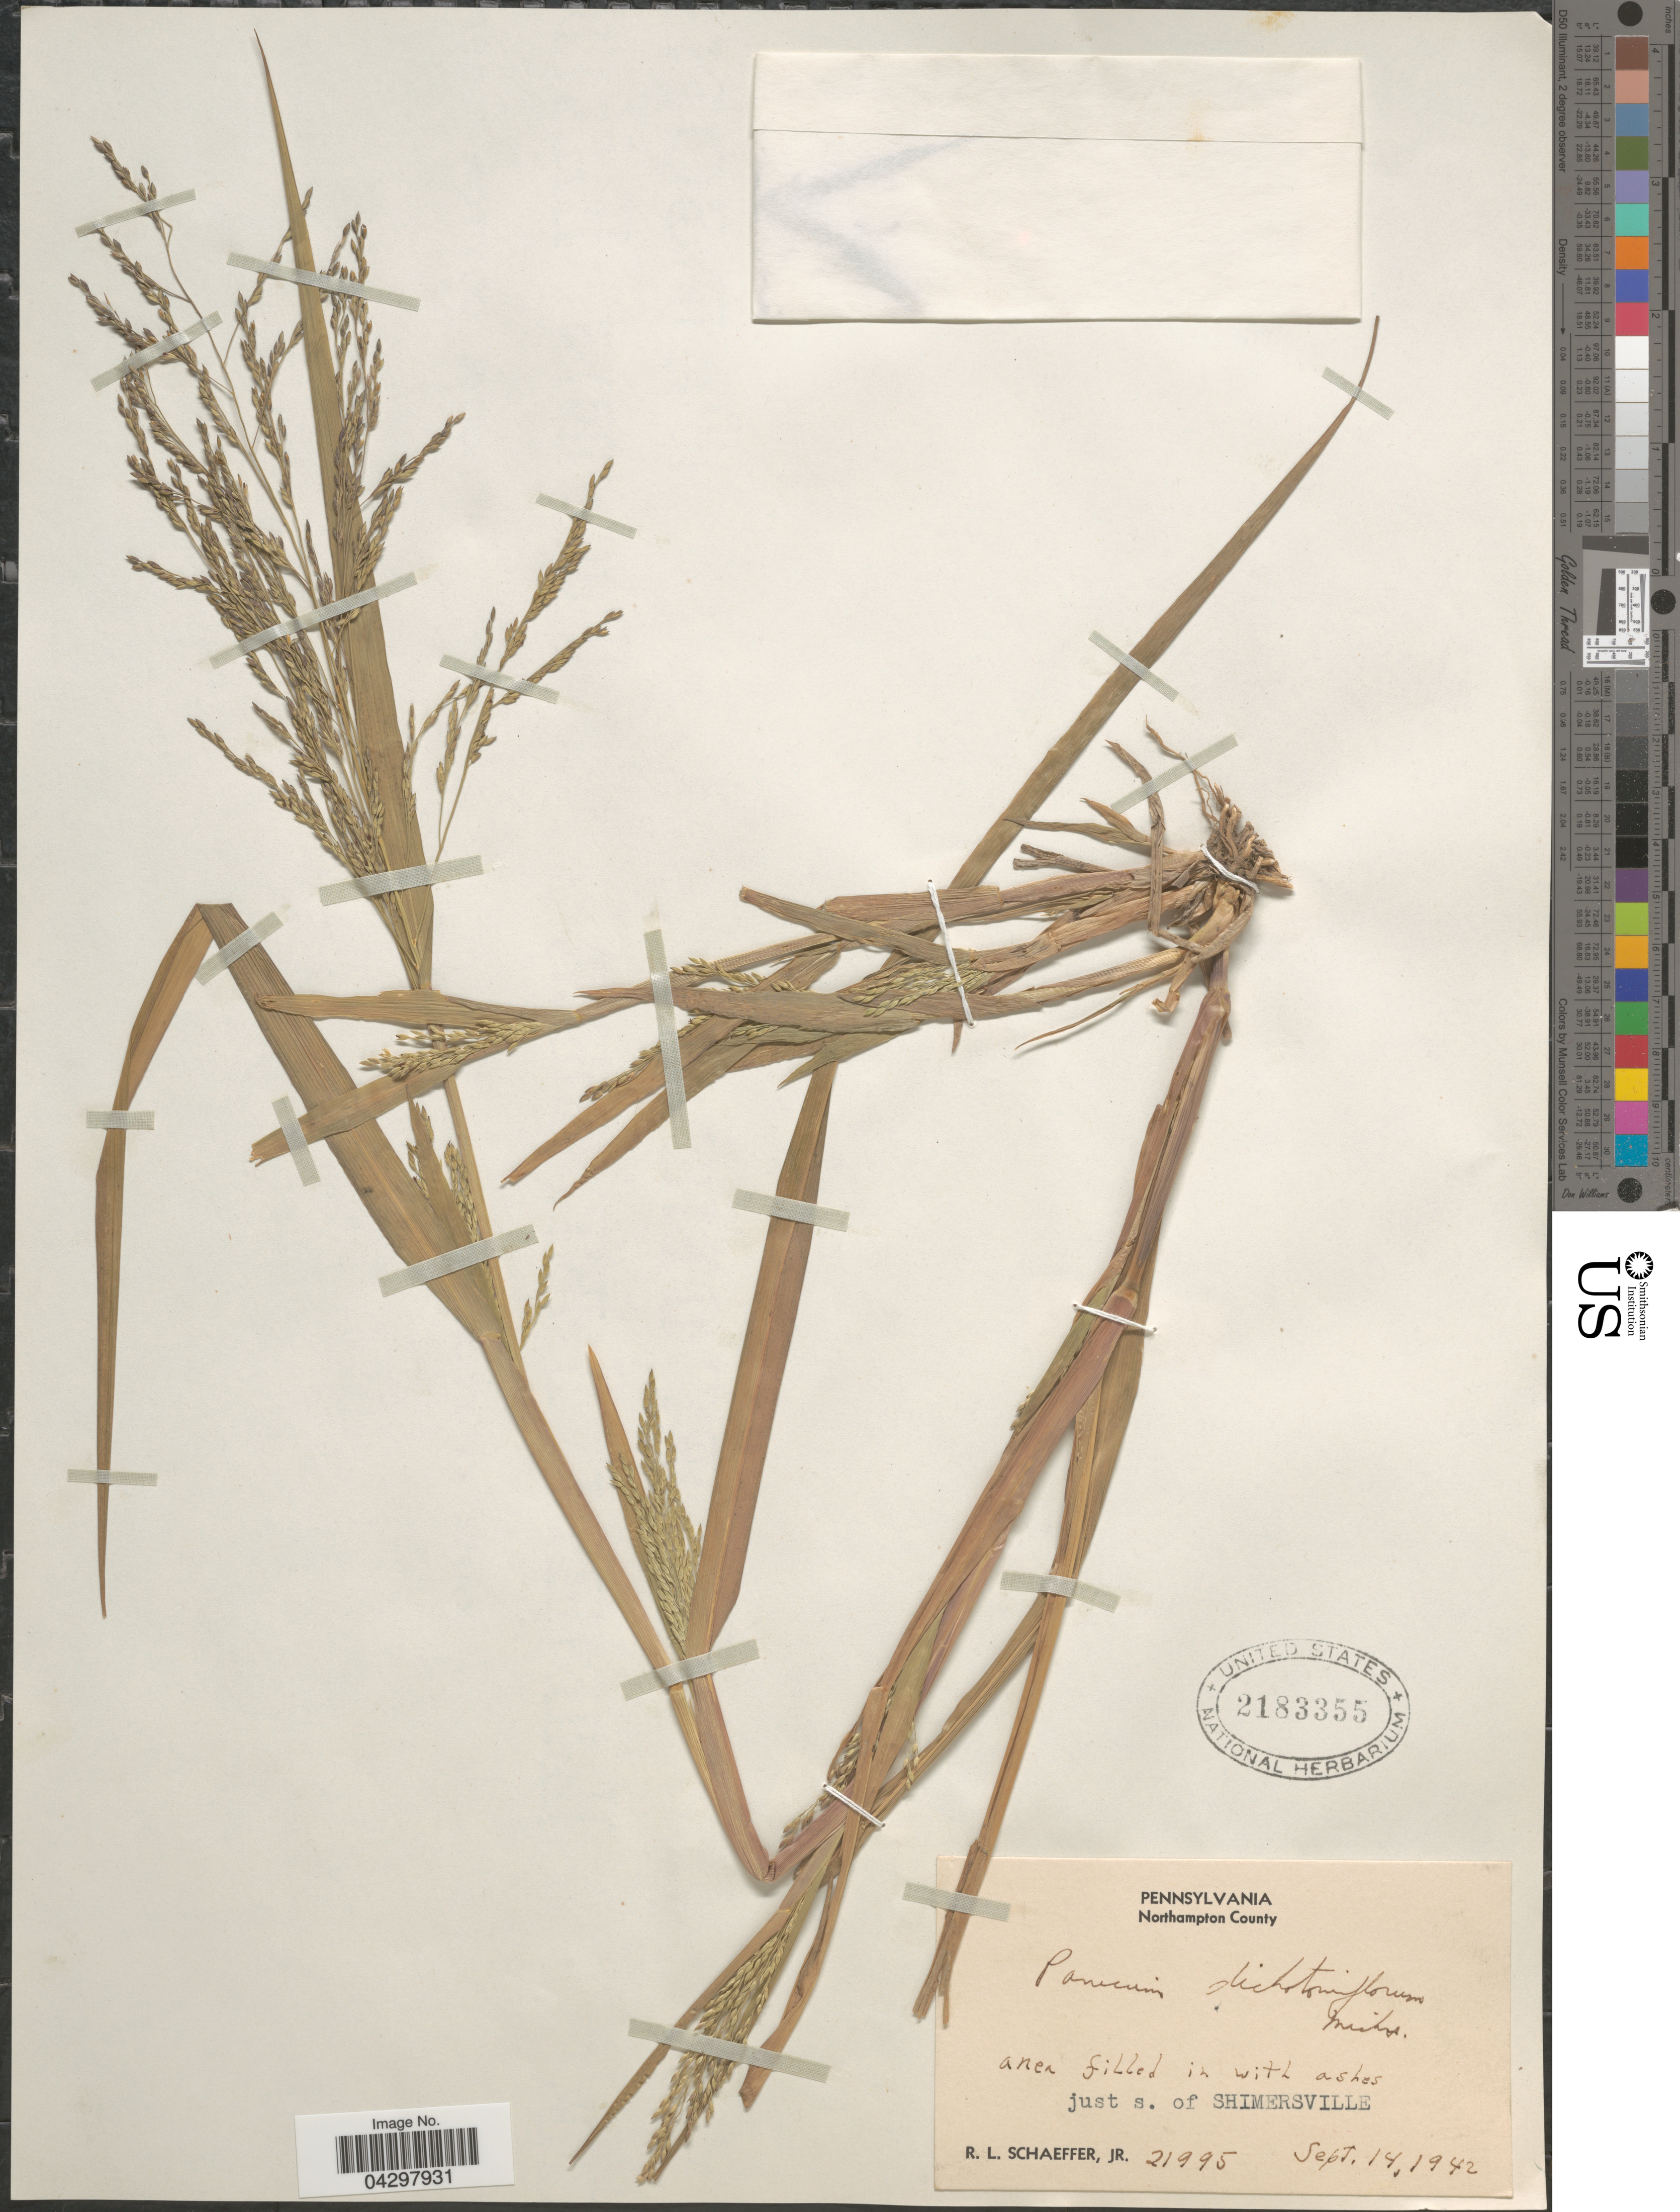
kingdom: Plantae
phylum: Tracheophyta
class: Liliopsida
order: Poales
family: Poaceae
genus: Panicum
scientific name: Panicum dichotomiflorum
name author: Michx.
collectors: R. L. Schaeffer Jr.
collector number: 21995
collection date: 1942-09-14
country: United States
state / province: Pennsylvania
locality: Northampton County. Just s. of Shimersville.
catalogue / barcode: US 2183355